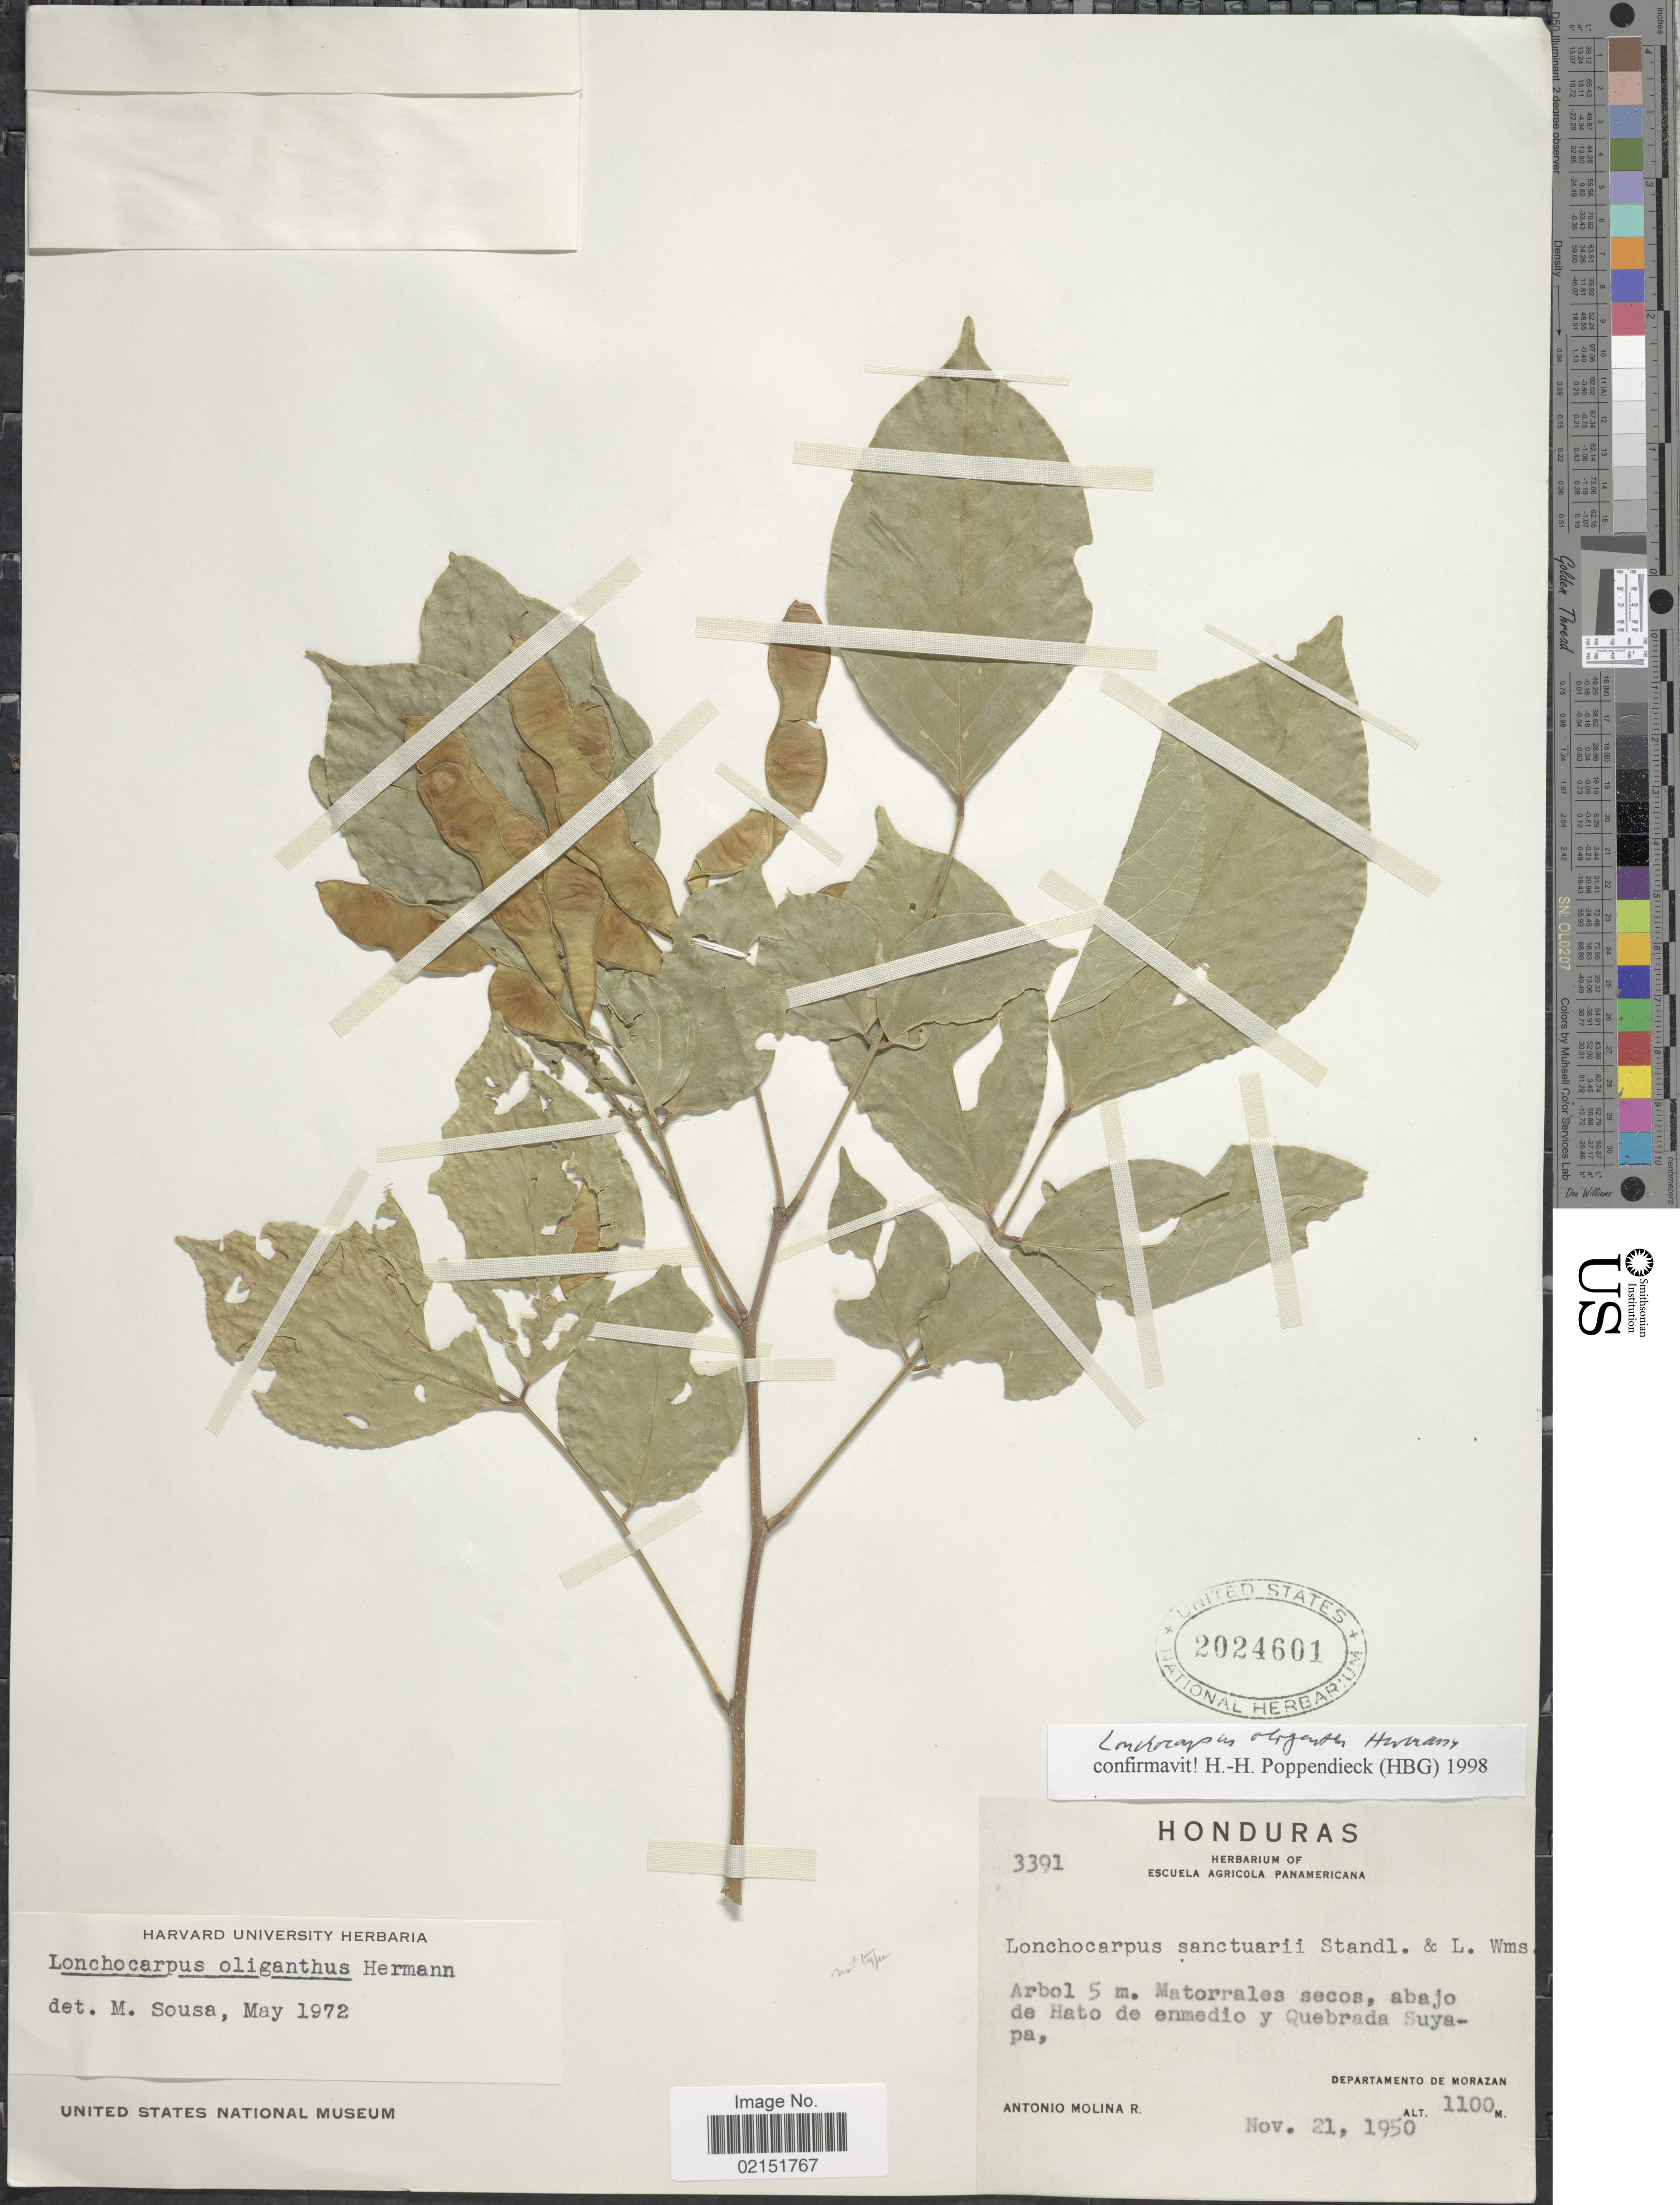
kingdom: Plantae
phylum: Tracheophyta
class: Magnoliopsida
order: Fabales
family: Fabaceae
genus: Lonchocarpus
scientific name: Lonchocarpus oliganthus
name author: F.J. Herm.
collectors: A. Molina R.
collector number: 3391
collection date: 1950-11-21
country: Honduras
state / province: Fco. Morazán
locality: Matorrales secos, abajo de Hato de enmedio y Quebrada Suyapa, departamento de Morazan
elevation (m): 1100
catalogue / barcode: US 2024601